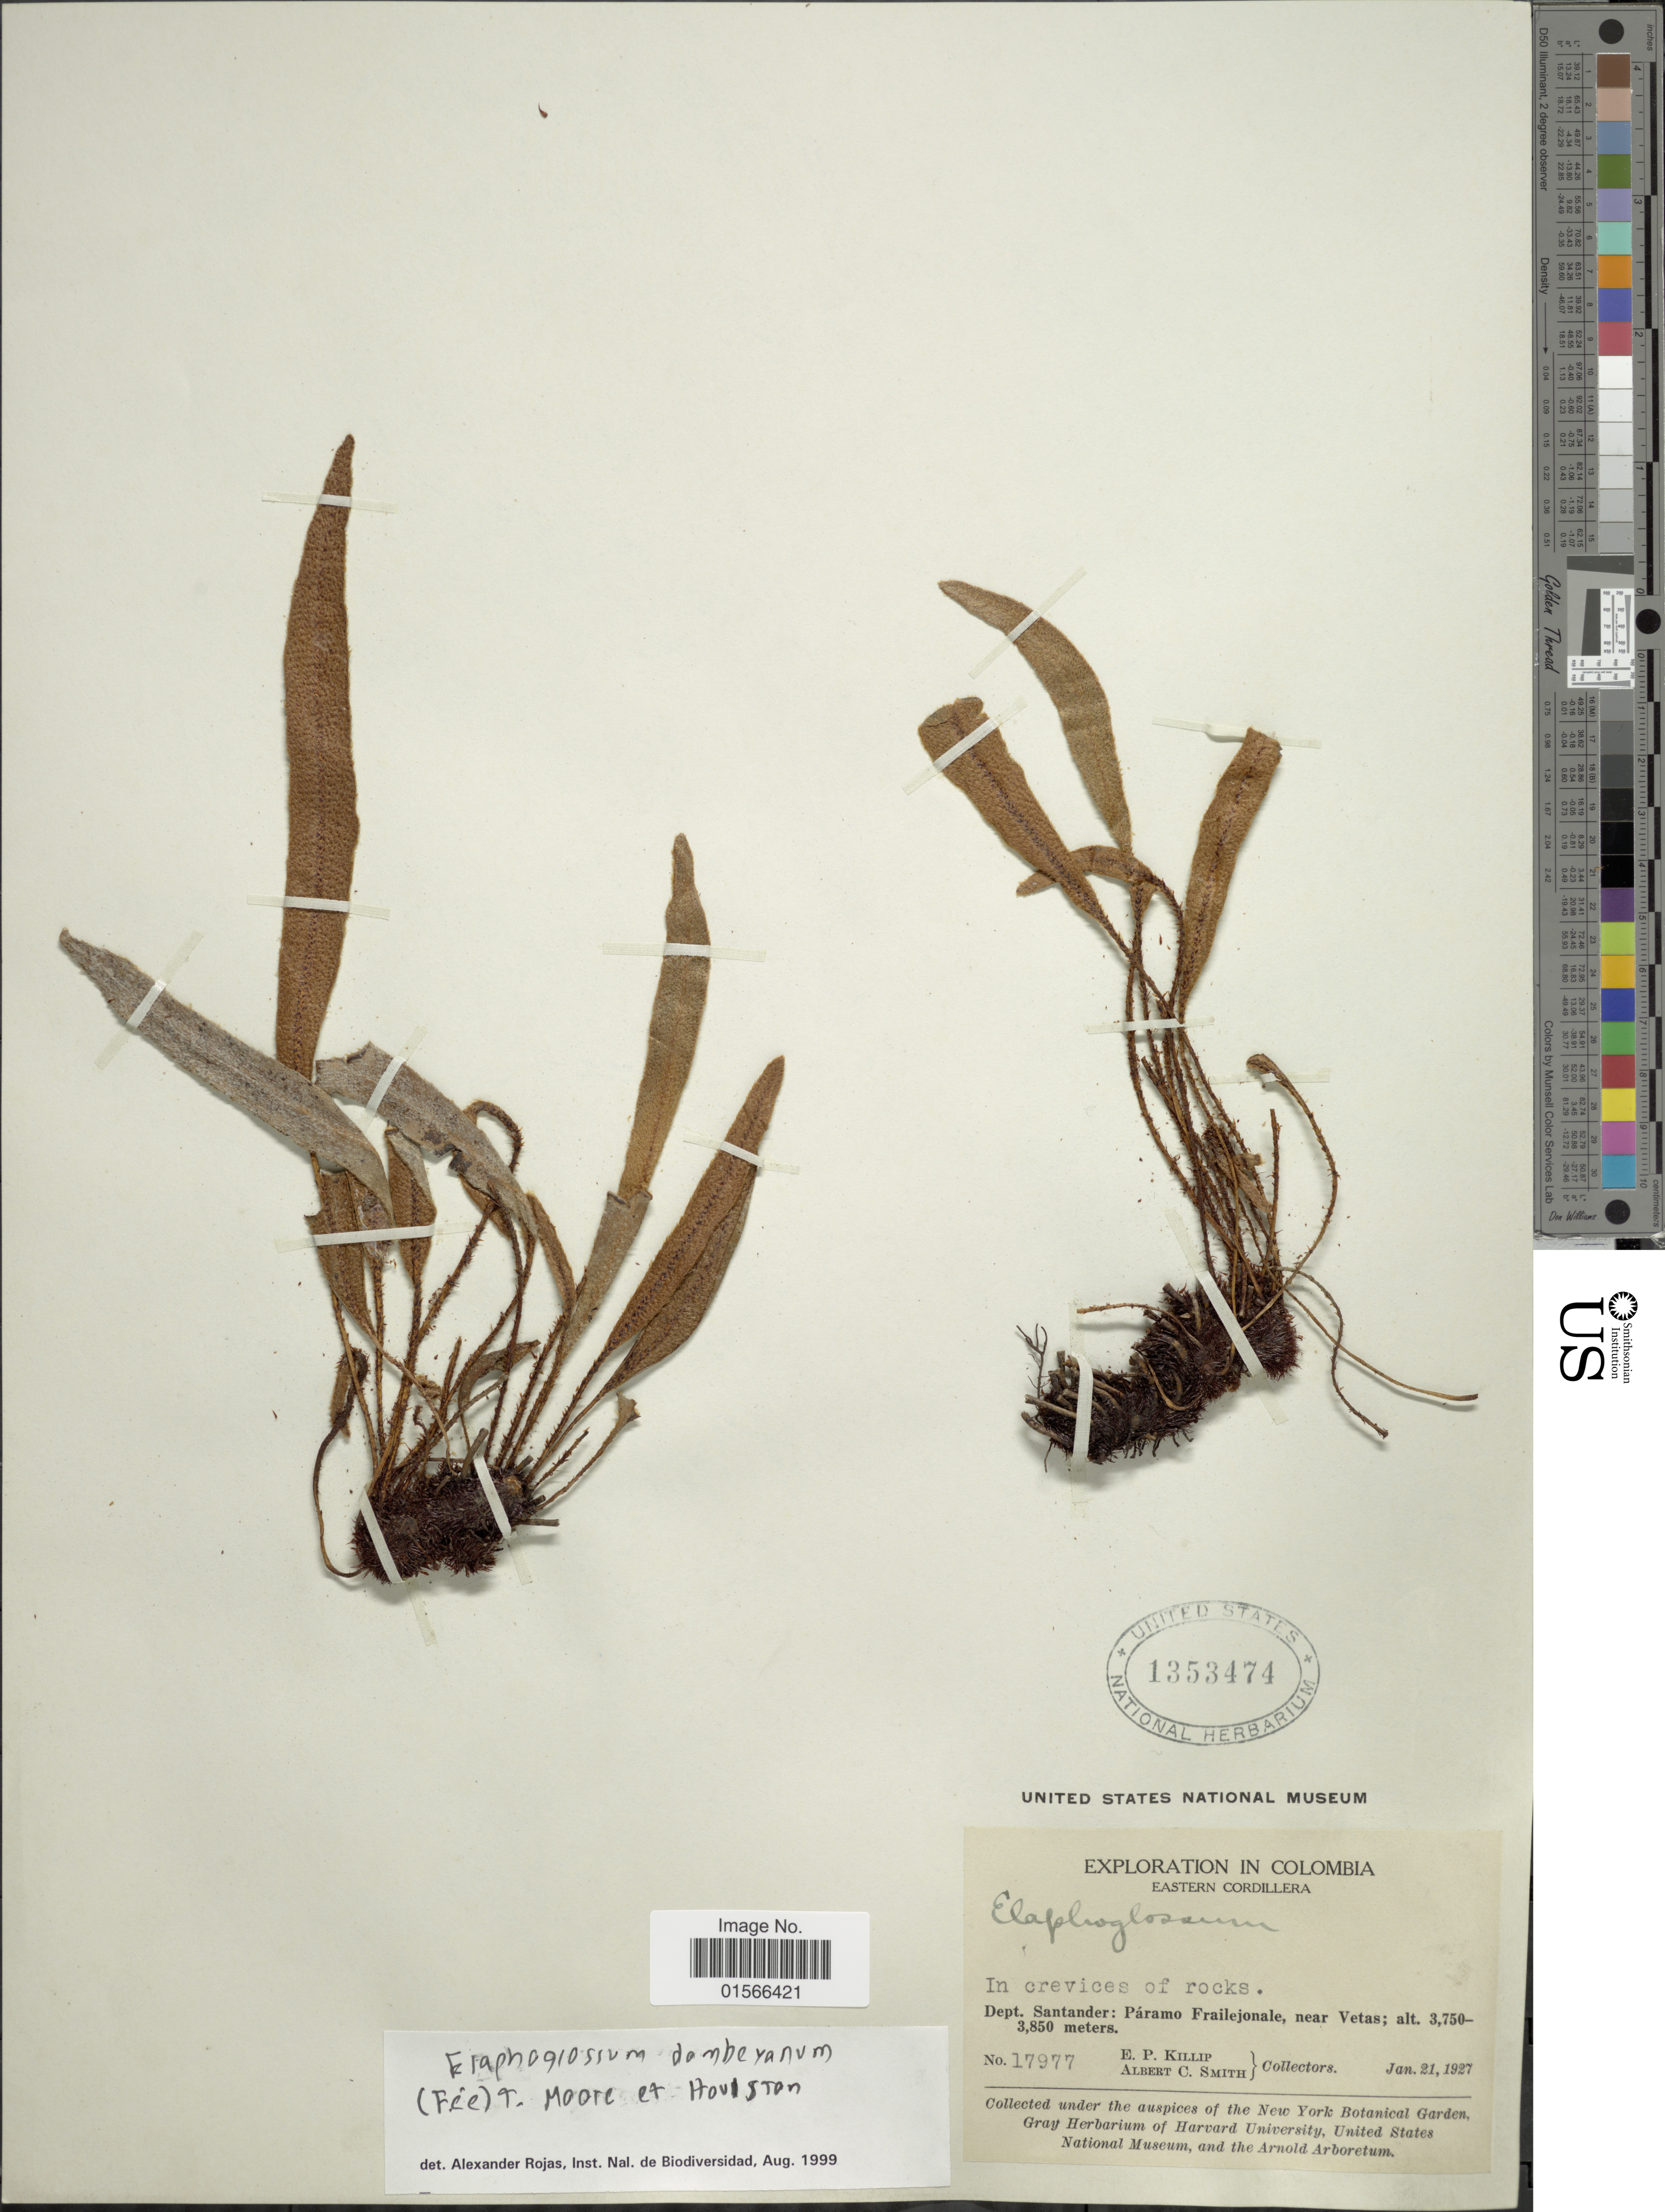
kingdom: Plantae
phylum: Tracheophyta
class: Polypodiopsida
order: Polypodiales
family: Dryopteridaceae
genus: Elaphoglossum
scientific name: Elaphoglossum dombeyanum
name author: (Fée) T.B. Moore & Houlston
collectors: E. P. Killip & A. C. Smith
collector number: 17977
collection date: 1927-01-21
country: Colombia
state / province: Santander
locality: Eastern Cordillera, Dept. Santander: Páramo FRailejonale, near Vetas, In crevices rock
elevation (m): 3750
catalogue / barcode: US 1353474